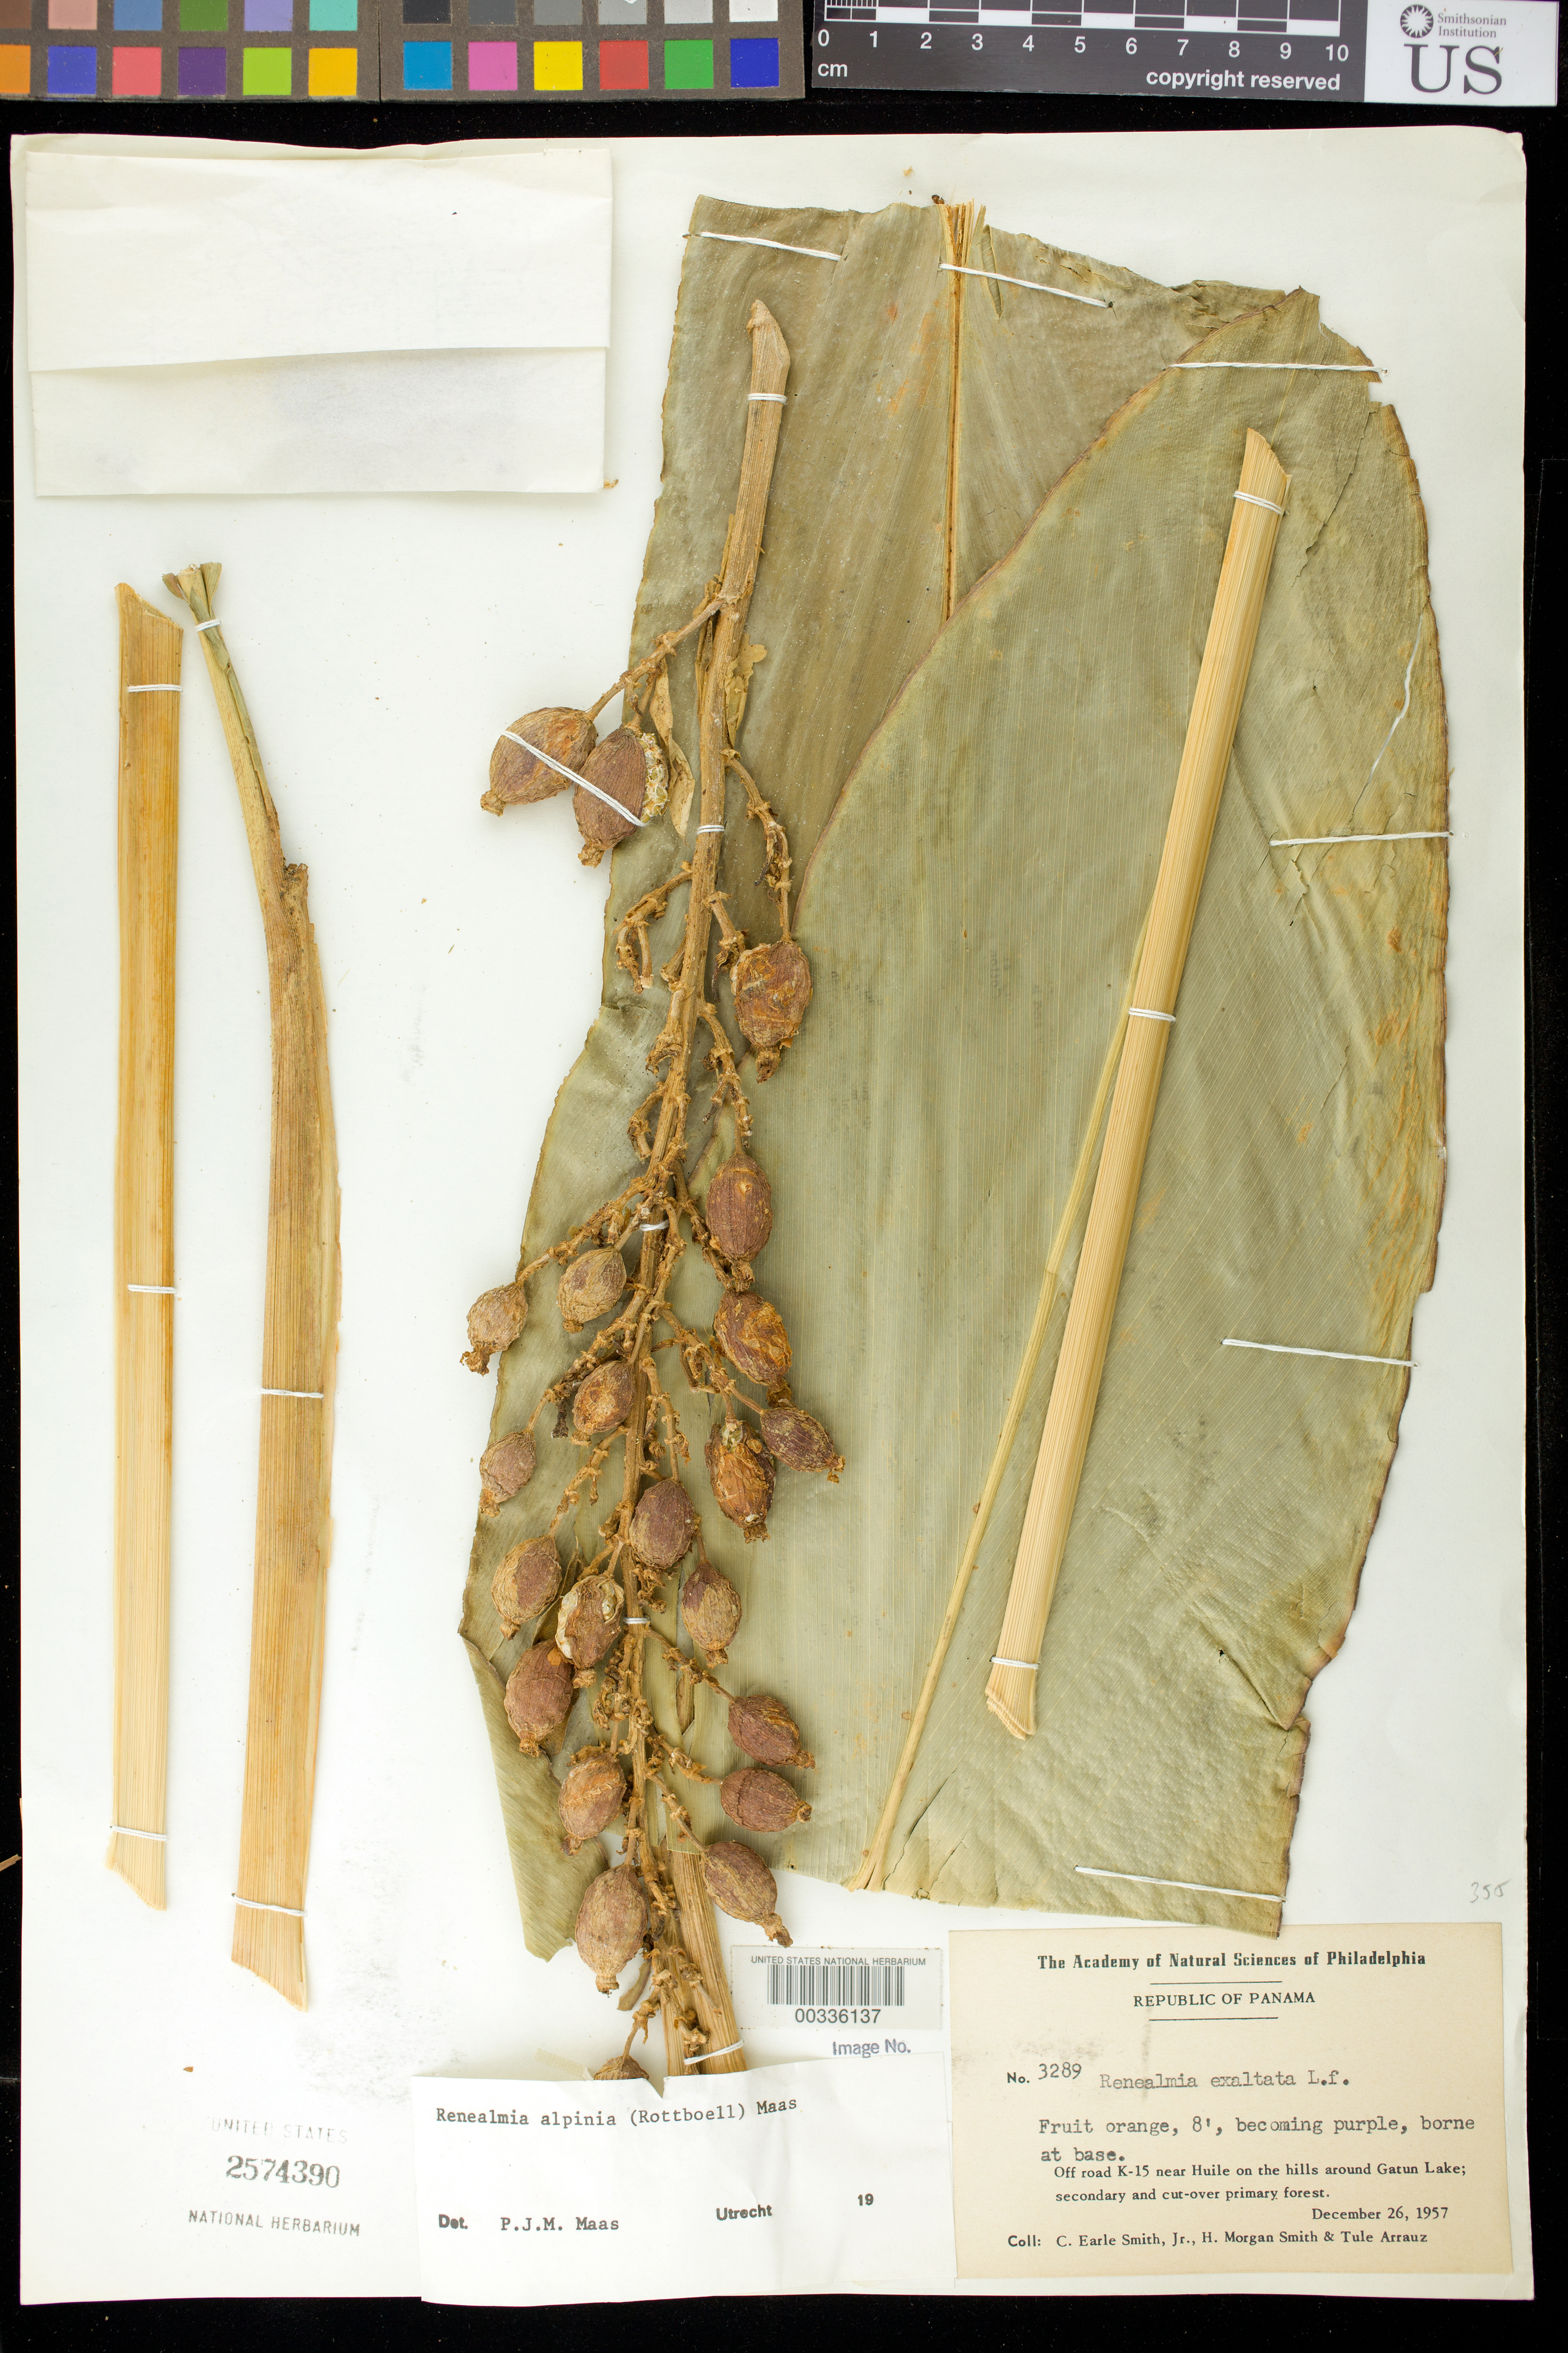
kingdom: Plantae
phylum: Tracheophyta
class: Liliopsida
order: Zingiberales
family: Zingiberaceae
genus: Renealmia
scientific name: Renealmia alpinia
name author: (Rottb.) Maas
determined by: Maas, Paul J. M.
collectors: C. E. Smith Jr., H. M. Smith & T. Arrauz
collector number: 3289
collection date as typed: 26 Dec 1957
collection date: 1957-12-26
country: Panama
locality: Off road k-15 near Huile on hills around Gatun Lake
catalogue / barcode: US 2574390